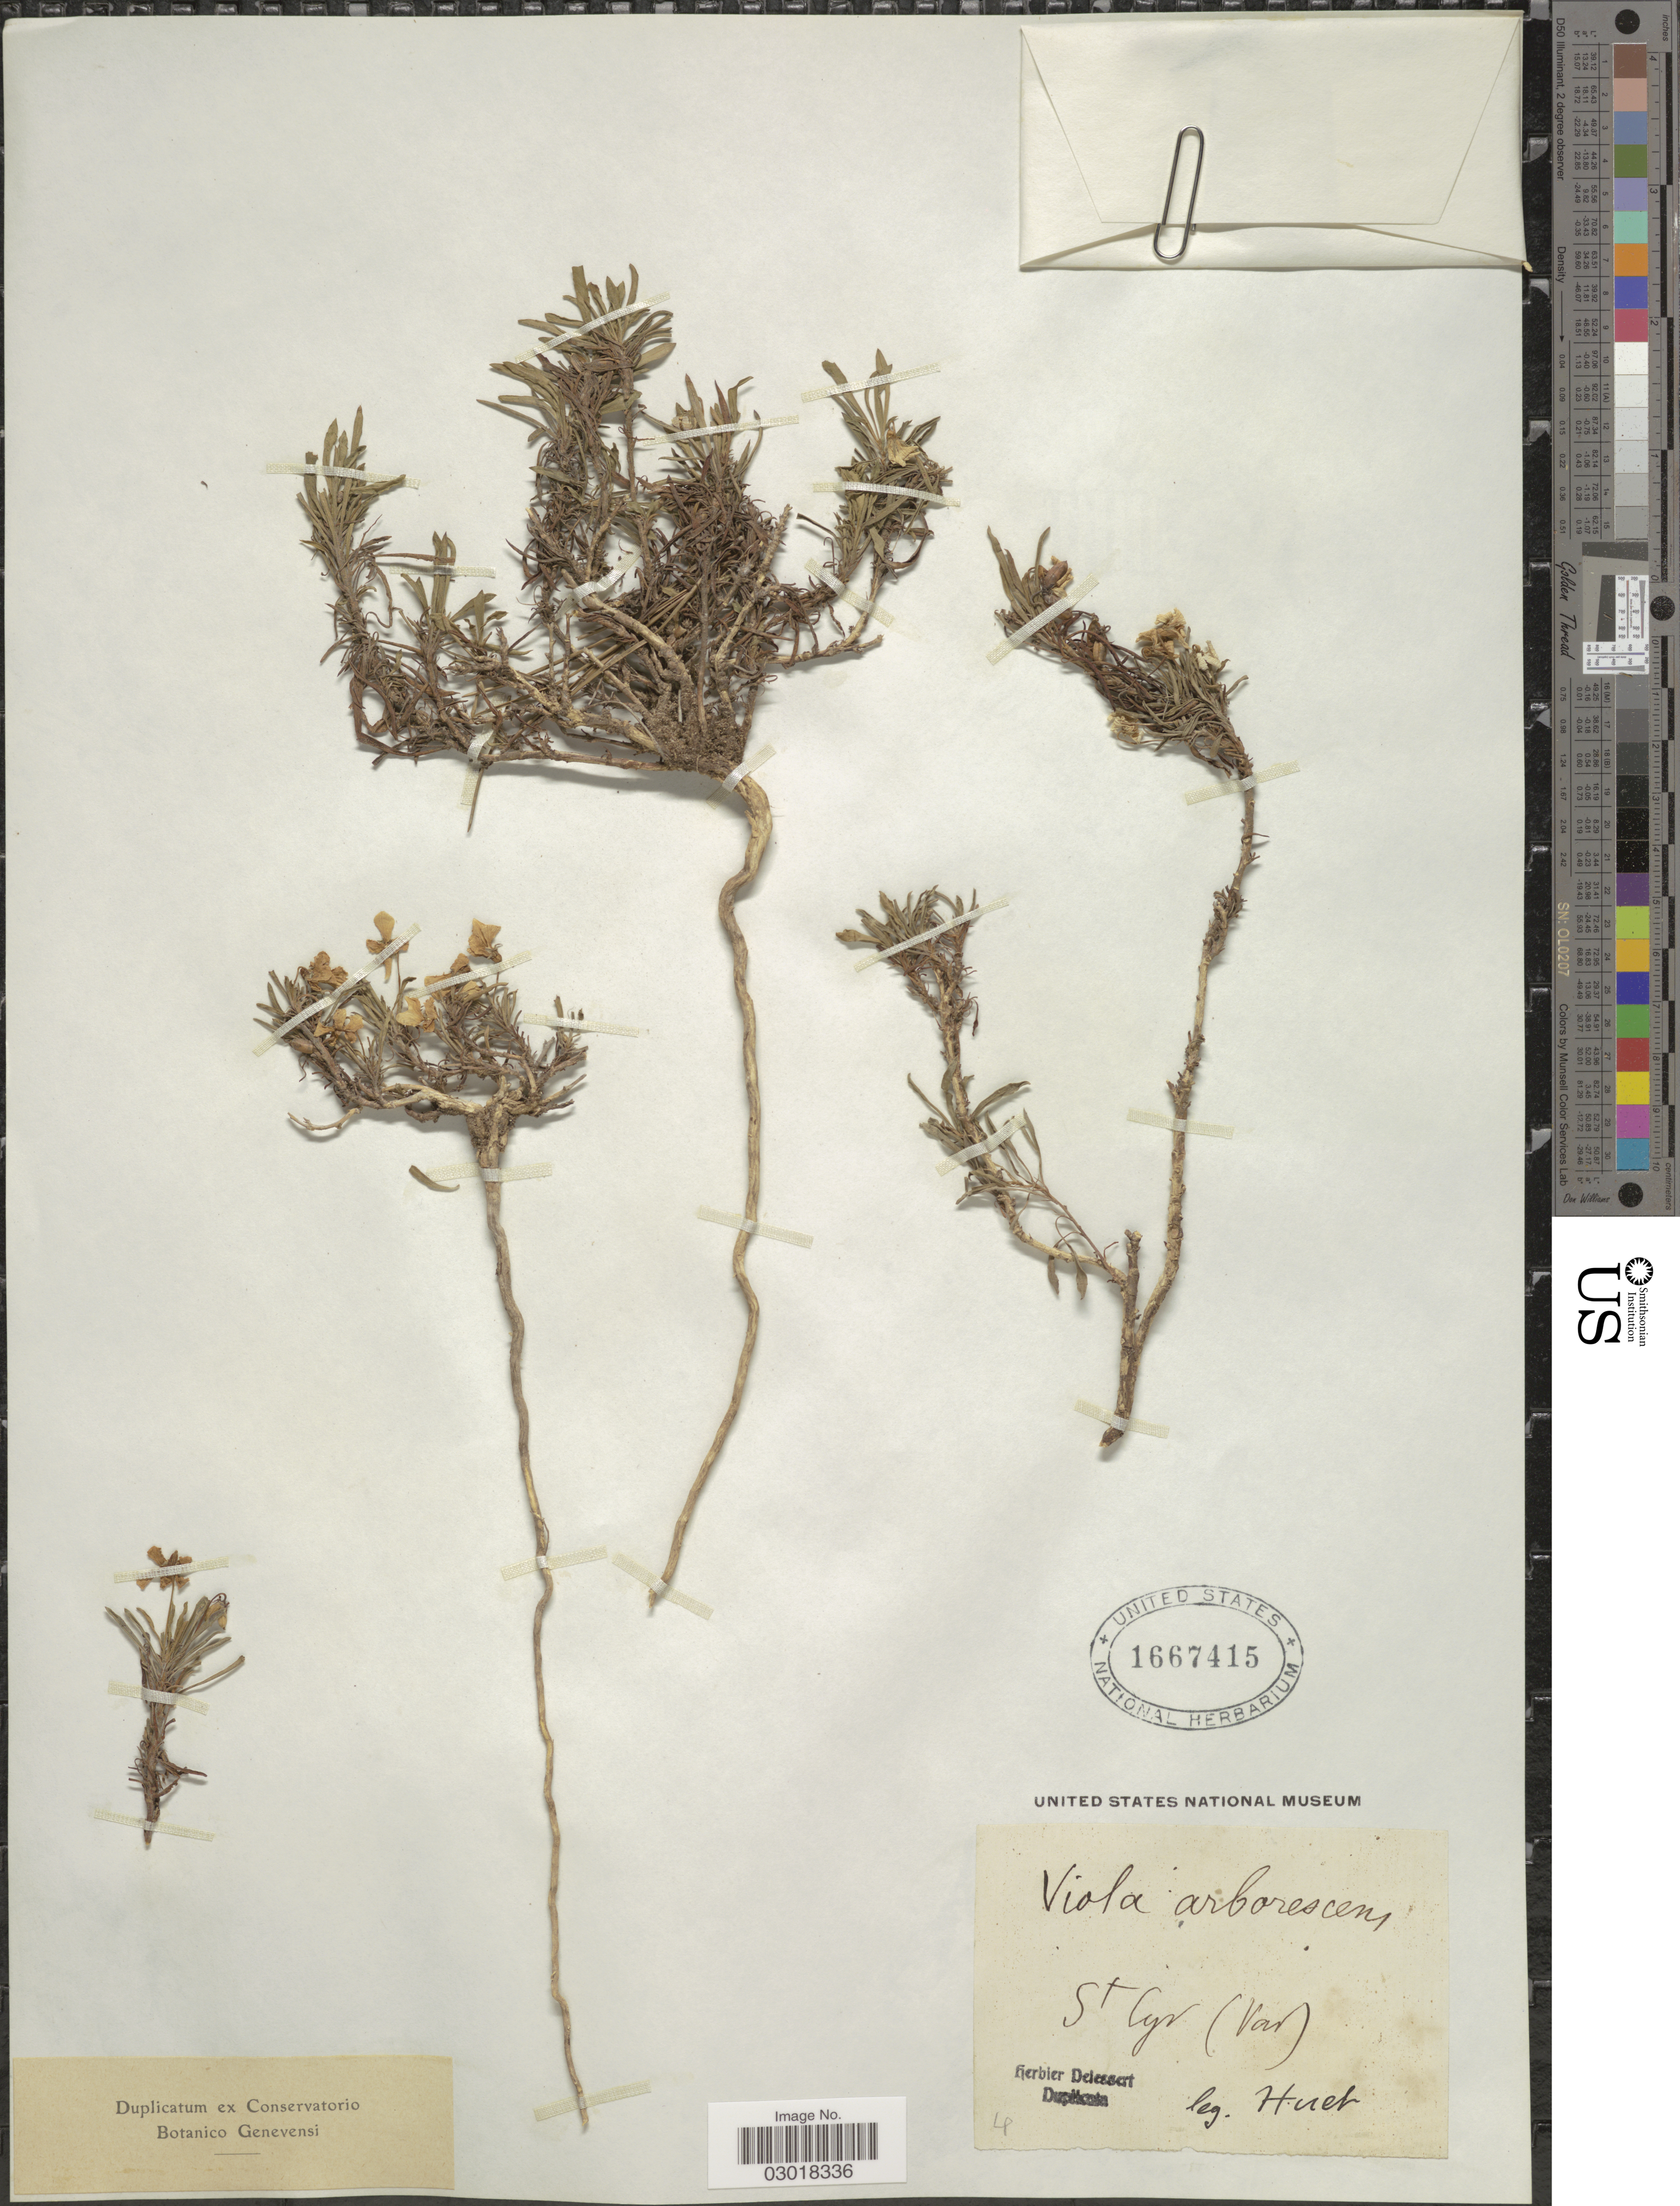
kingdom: Plantae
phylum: Tracheophyta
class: Magnoliopsida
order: Malpighiales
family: Violaceae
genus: Viola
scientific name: Viola arborescens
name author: L.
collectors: -. Huet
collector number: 4?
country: France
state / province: Provence-Alpes-Côte d'Azur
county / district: Var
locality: St Cyr. (Var).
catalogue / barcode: US 1667415